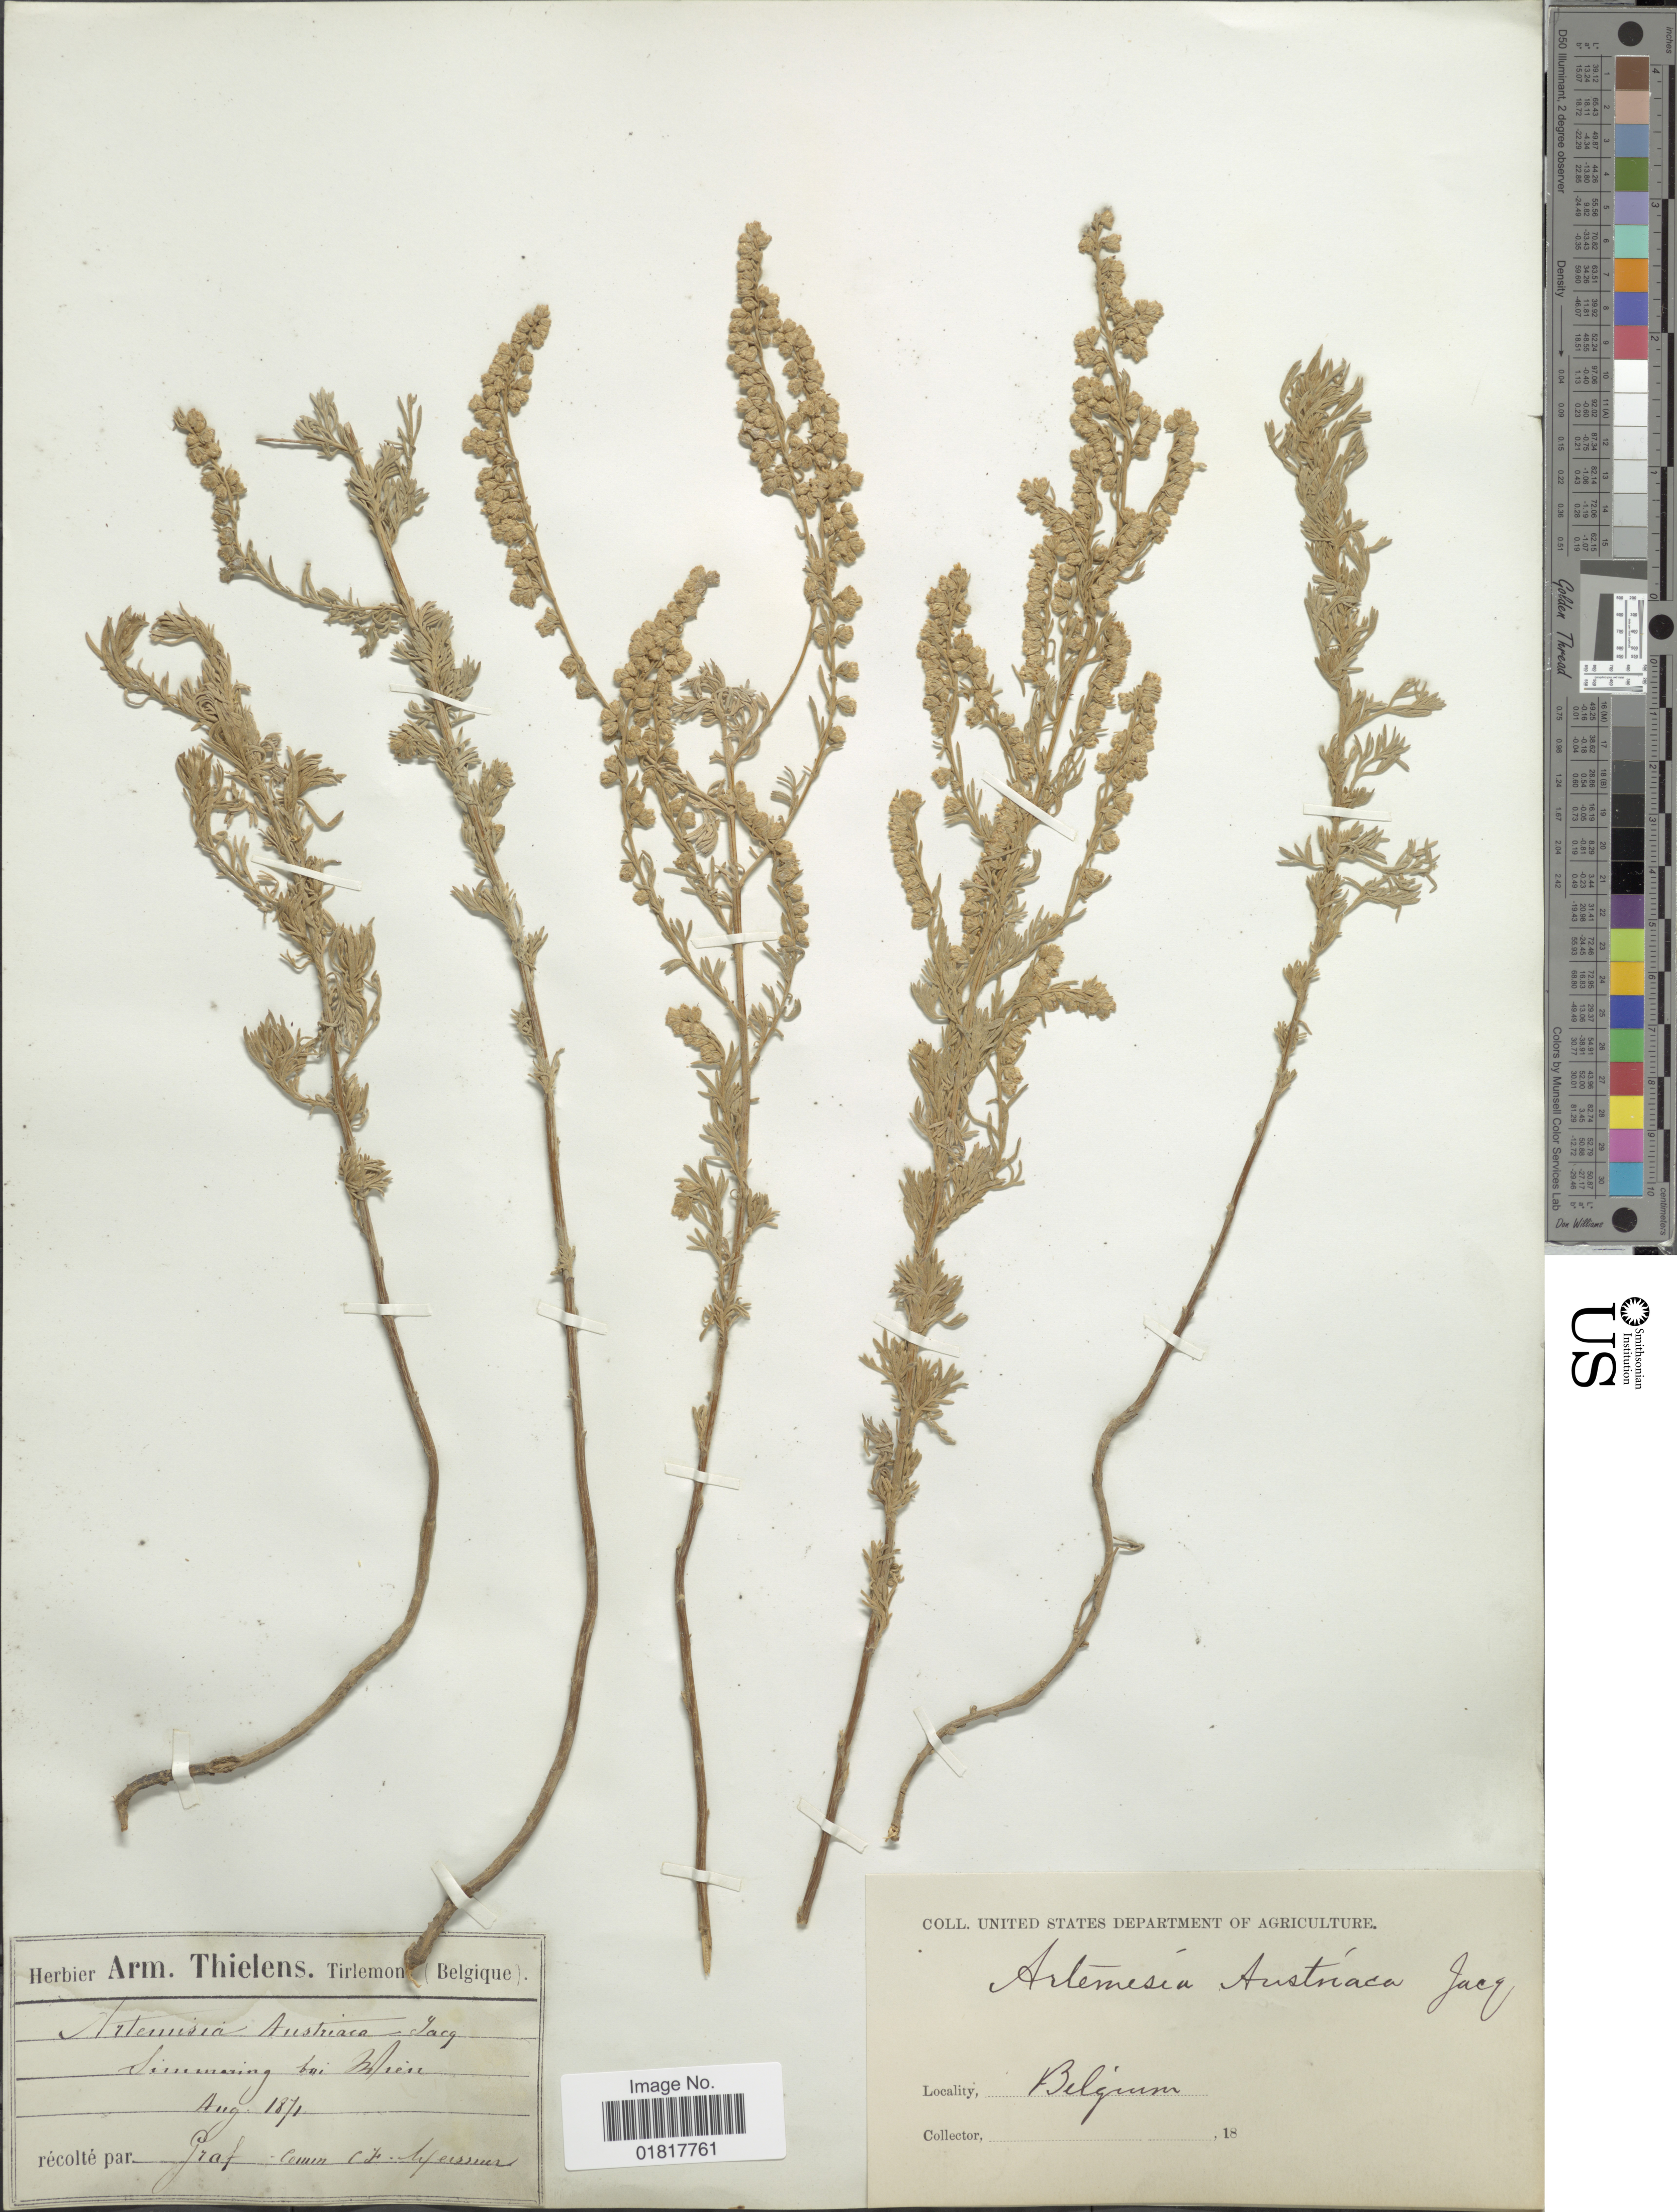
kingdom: Plantae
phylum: Tracheophyta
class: Magnoliopsida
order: Asterales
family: Asteraceae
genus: Artemisia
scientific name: Artemisia austriaca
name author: Jacq.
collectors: United States Department of Agriculture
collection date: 1871-08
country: Belgium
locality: Simmering bai Wien [interpreted]